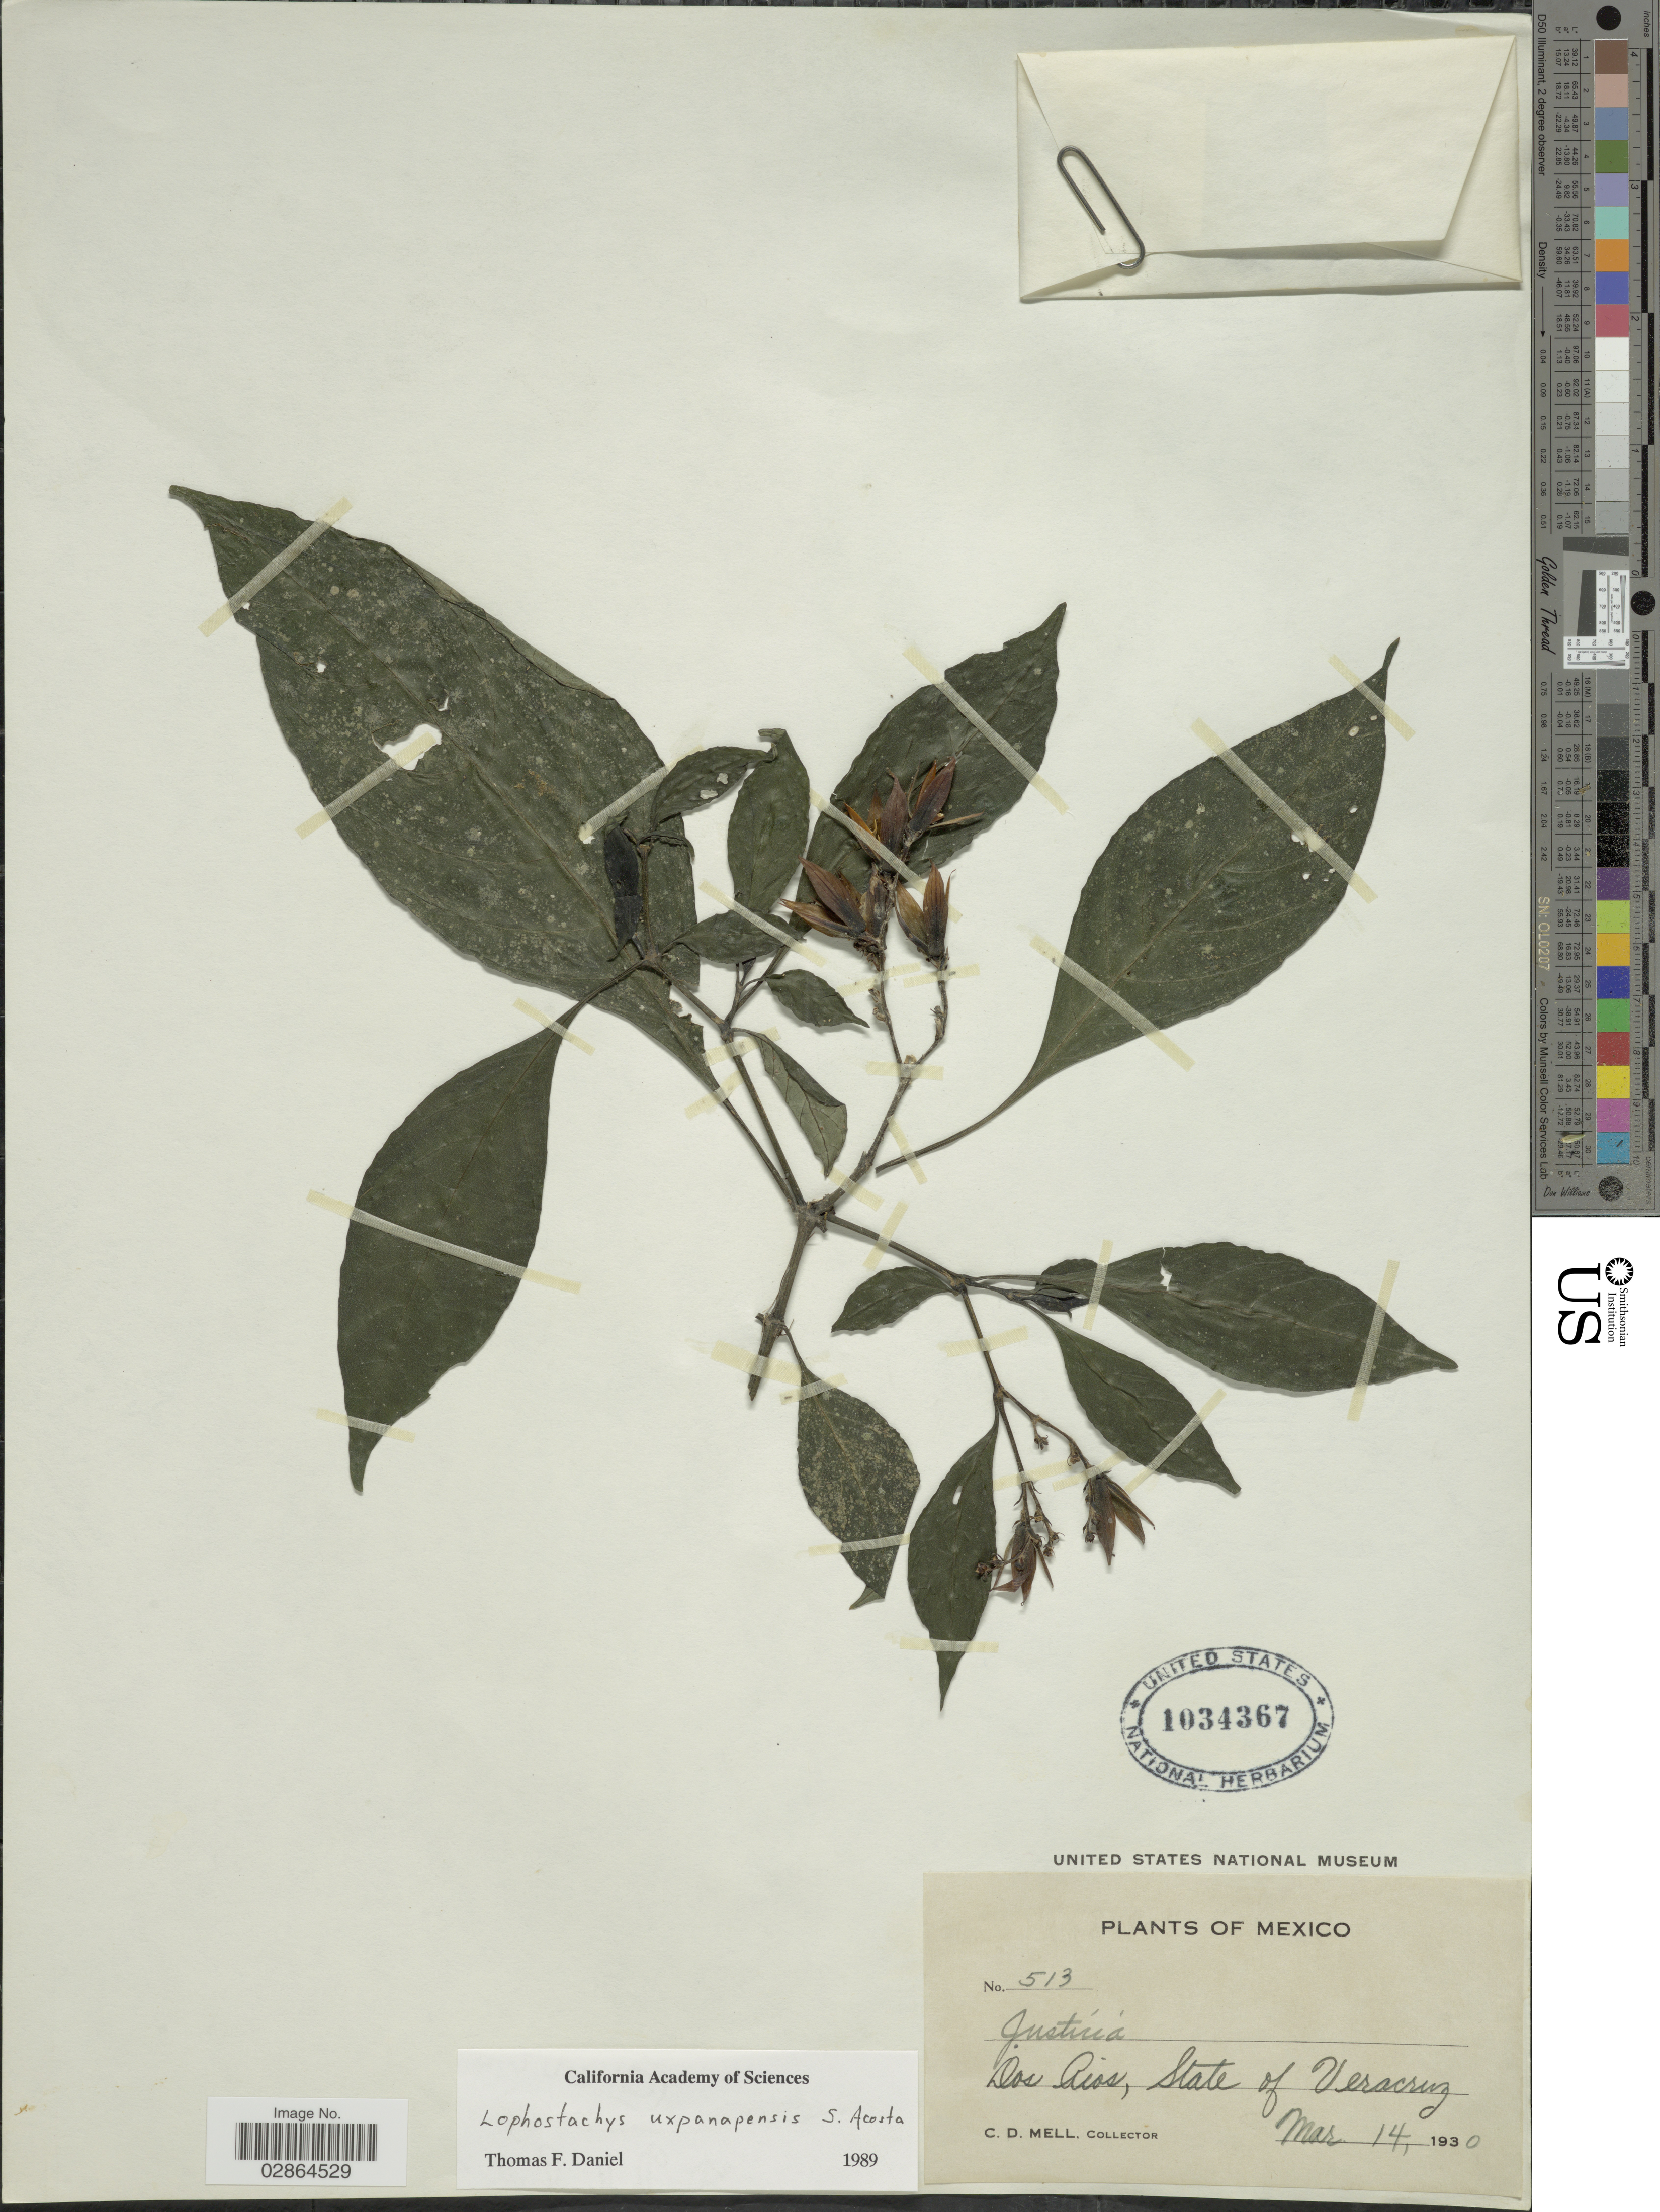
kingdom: Plantae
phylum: Tracheophyta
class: Magnoliopsida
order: Lamiales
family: Acanthaceae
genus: Lophostachys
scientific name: Lophostachys uxpanapensis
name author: Acosta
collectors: C. D. Mell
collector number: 513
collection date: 1930-03-14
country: Mexico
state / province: Veracruz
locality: Dos Rios, State of Veracruz.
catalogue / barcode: US 1034367